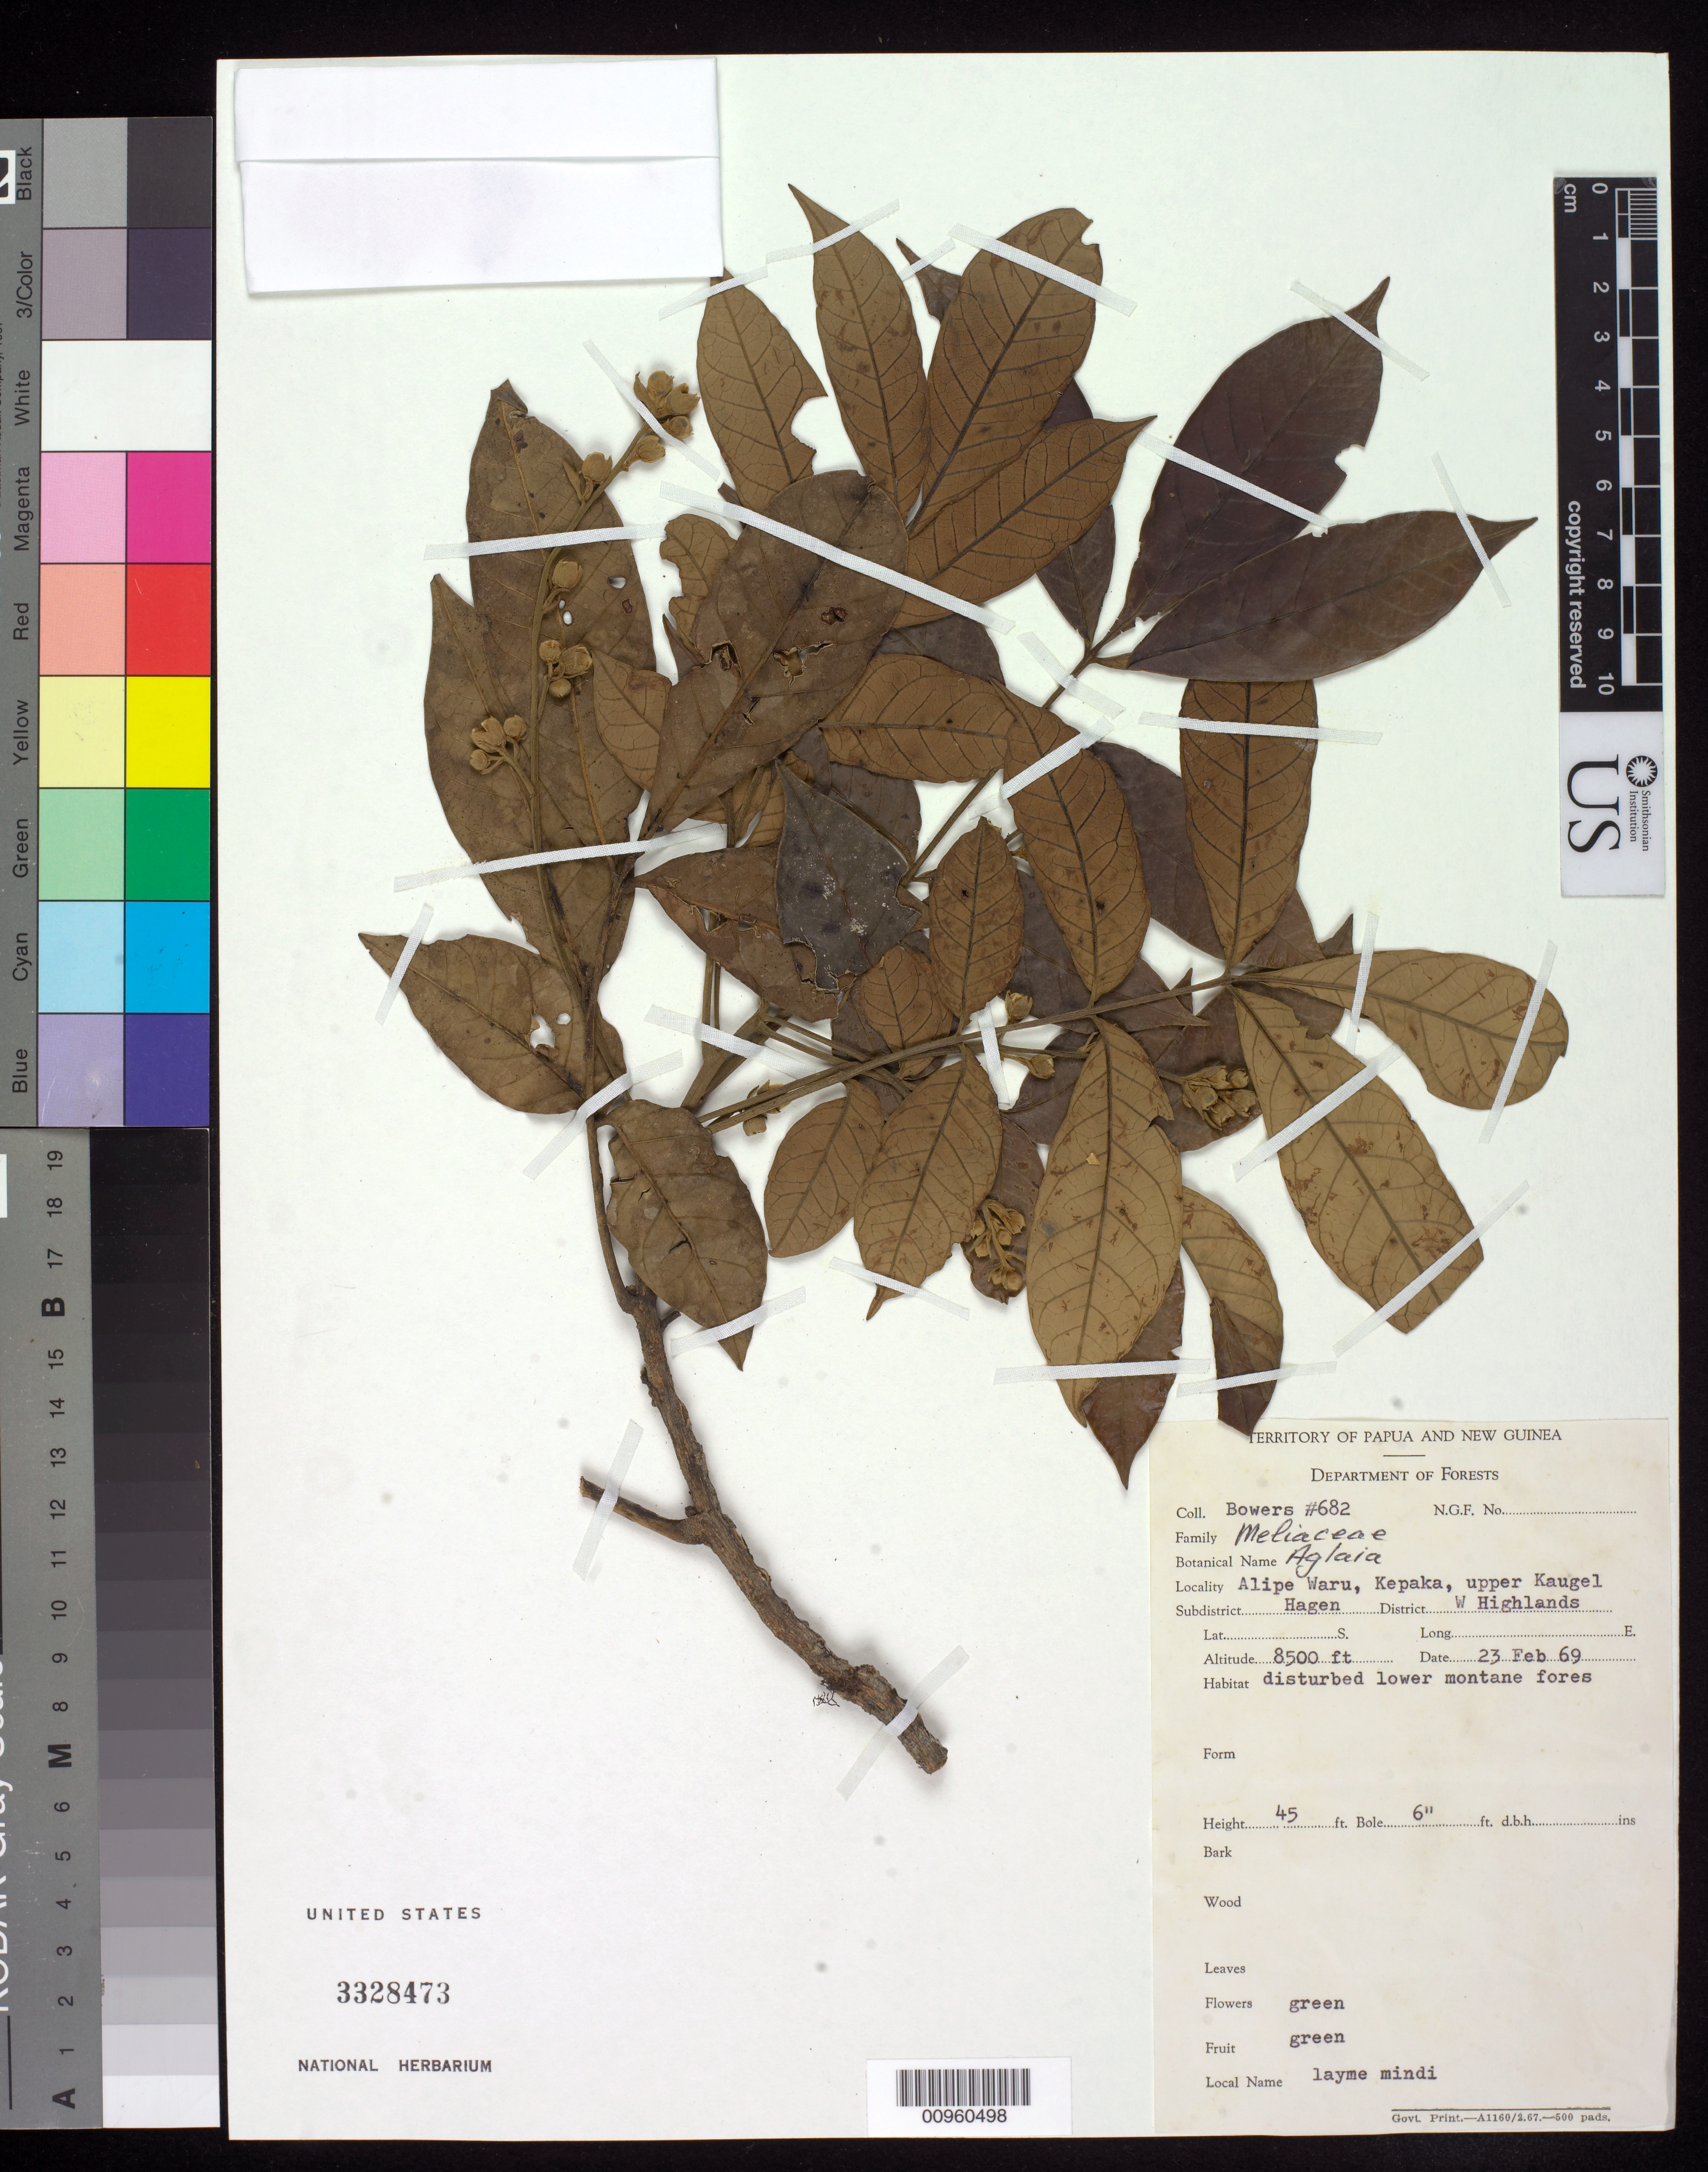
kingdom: Plantae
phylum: Tracheophyta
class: Magnoliopsida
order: Sapindales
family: Meliaceae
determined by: Pannell, C. M.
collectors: N. Bowers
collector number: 682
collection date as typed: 23 Feb 1969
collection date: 1969-02-23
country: Papua New Guinea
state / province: Western Highlands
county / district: Mount Hagen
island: New Guinea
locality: Alipe Waru, Kepaka, upper Kaugel, subdist. Hagen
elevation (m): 2591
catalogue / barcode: US 3328473